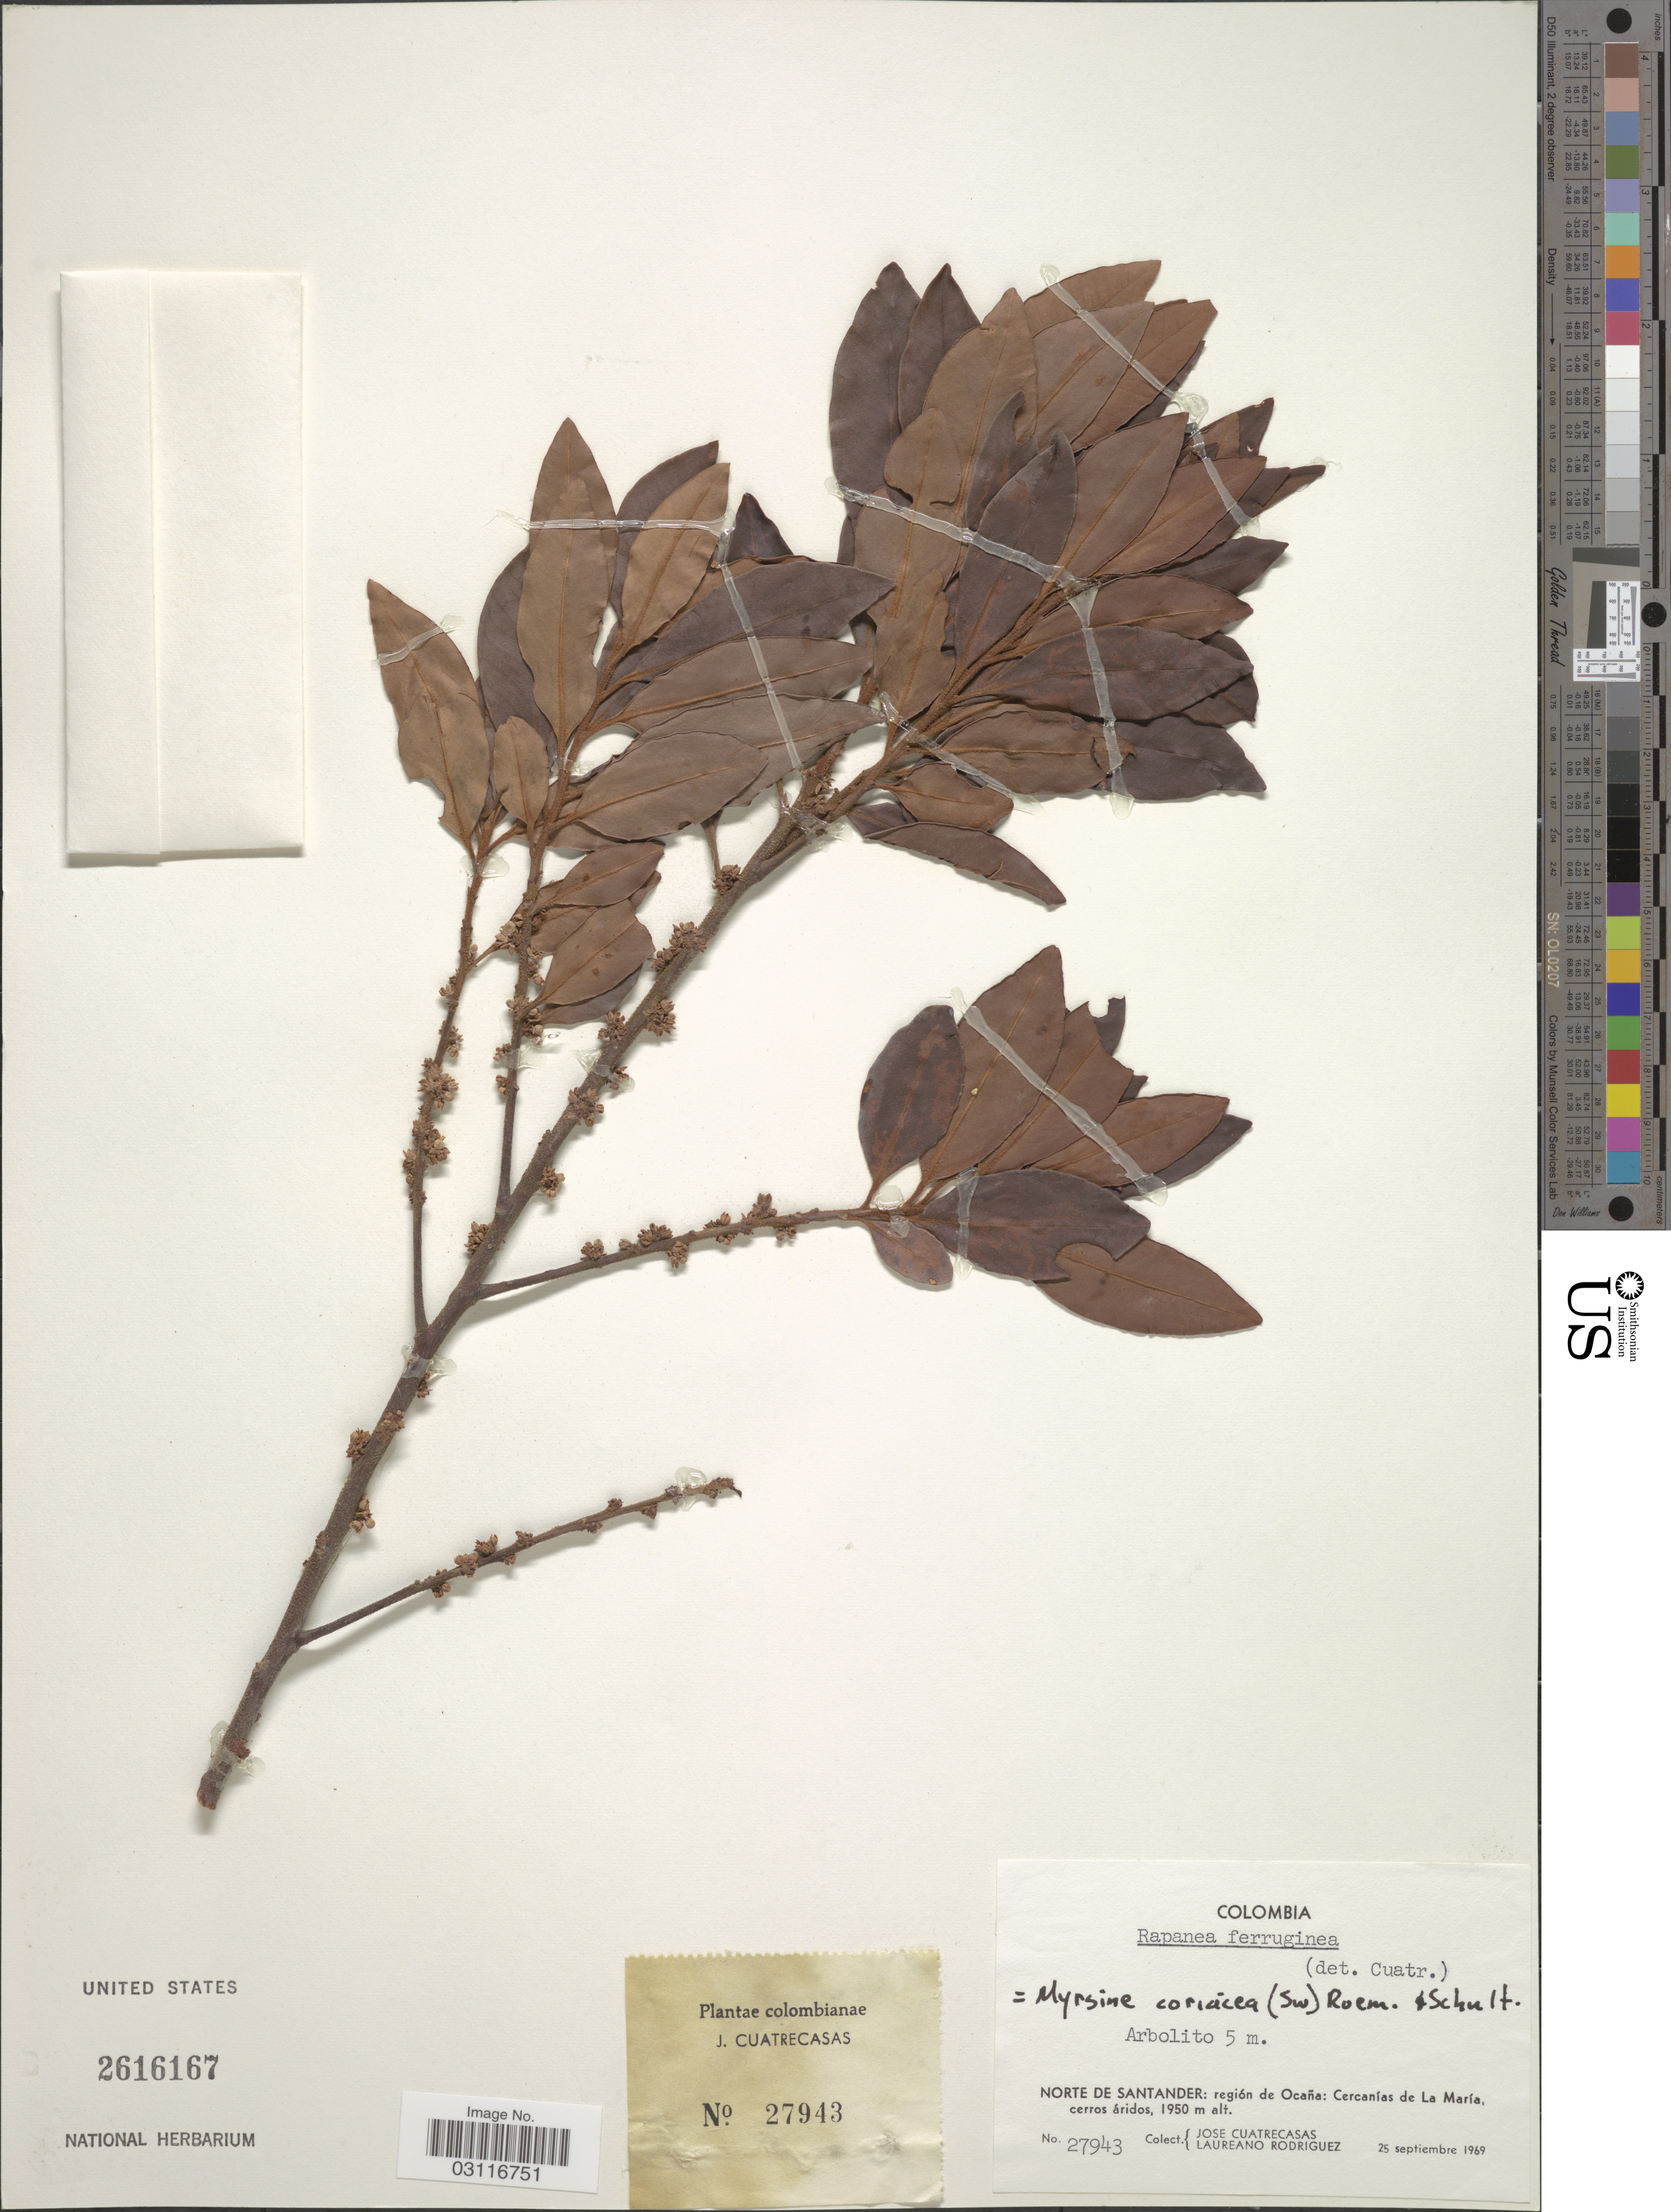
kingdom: Plantae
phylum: Tracheophyta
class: Magnoliopsida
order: Ericales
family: Primulaceae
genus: Myrsine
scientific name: Myrsine coriacea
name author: (Sw.) R. Br. ex Roem. & Schult.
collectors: J. Cuatrecasas & L. Rodriguez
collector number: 27943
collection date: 1969-09-25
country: Colombia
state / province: Norte de Santander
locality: Región de Ocaña: Cercanías de La María, cerros áridos.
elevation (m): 1950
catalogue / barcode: US 2616167